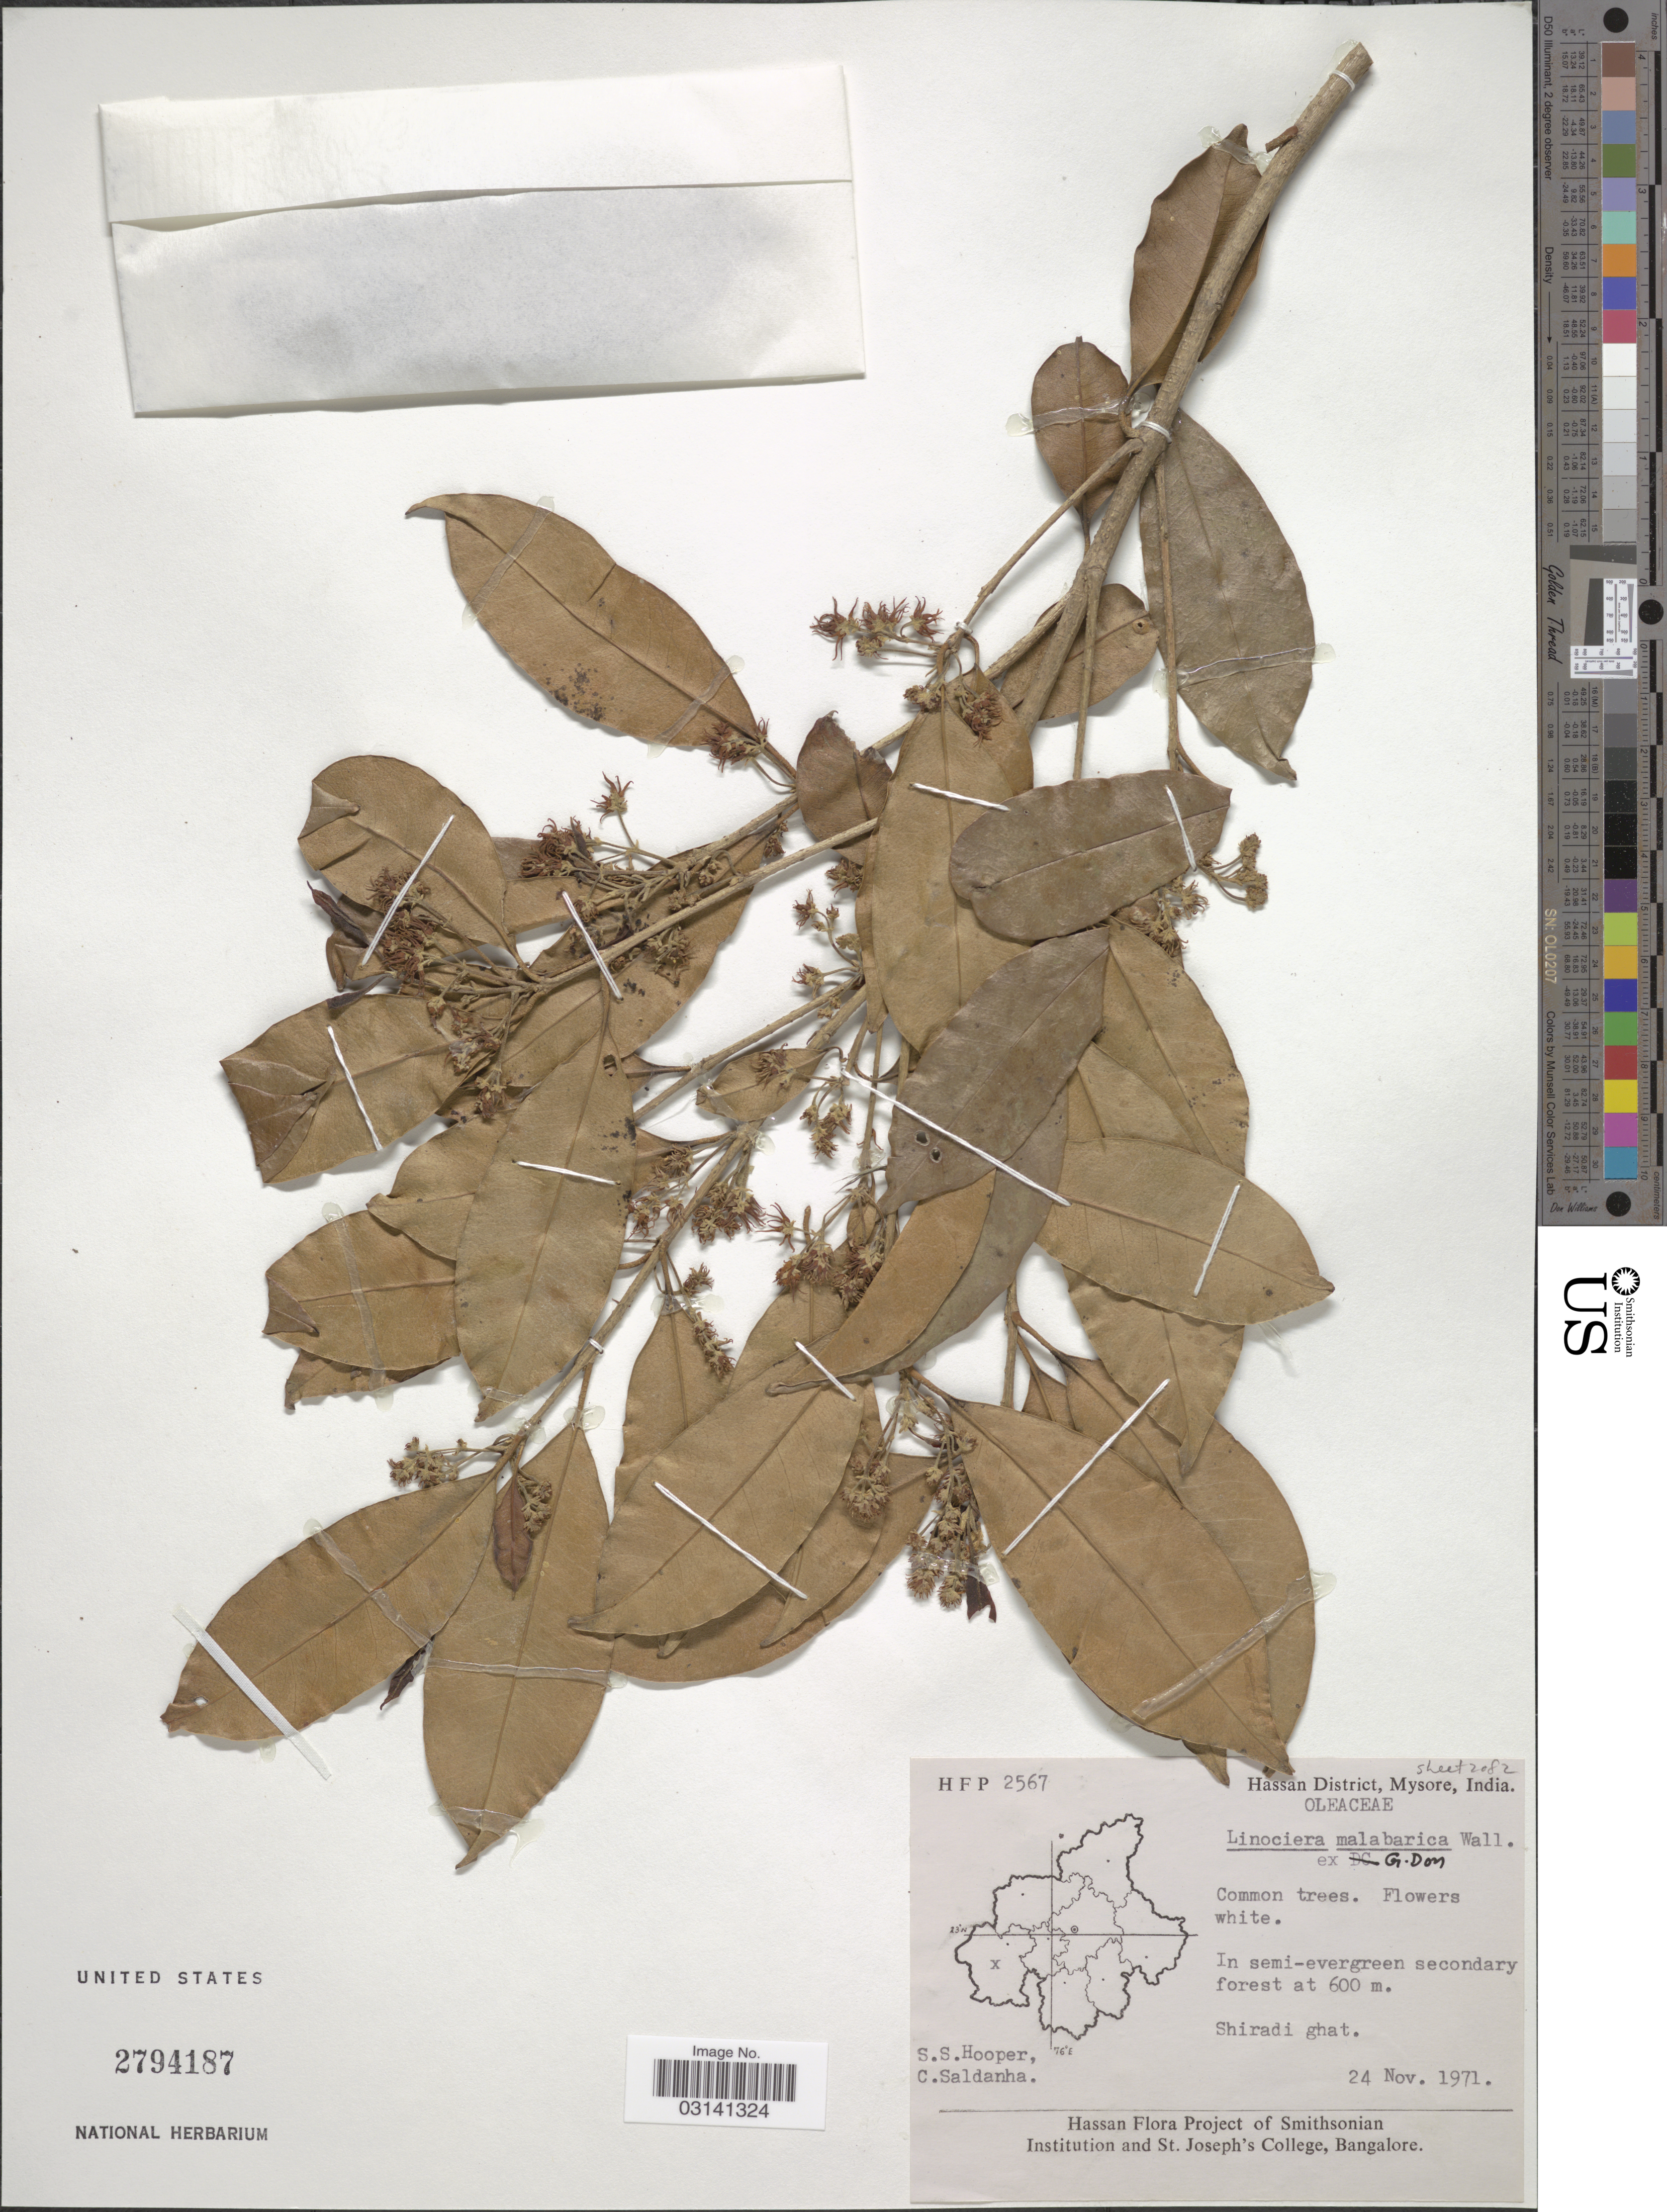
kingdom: Plantae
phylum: Tracheophyta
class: Magnoliopsida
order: Lamiales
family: Oleaceae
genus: Chionanthus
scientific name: Chionanthus mala-elengi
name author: (Dennst.) P.S. Green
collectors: S. S. Hooper & C. Saldanha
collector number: HFP2567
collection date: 1971-11-24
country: India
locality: Hassan District, Mysore, Shiradi ghat.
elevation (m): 600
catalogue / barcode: US 2794187